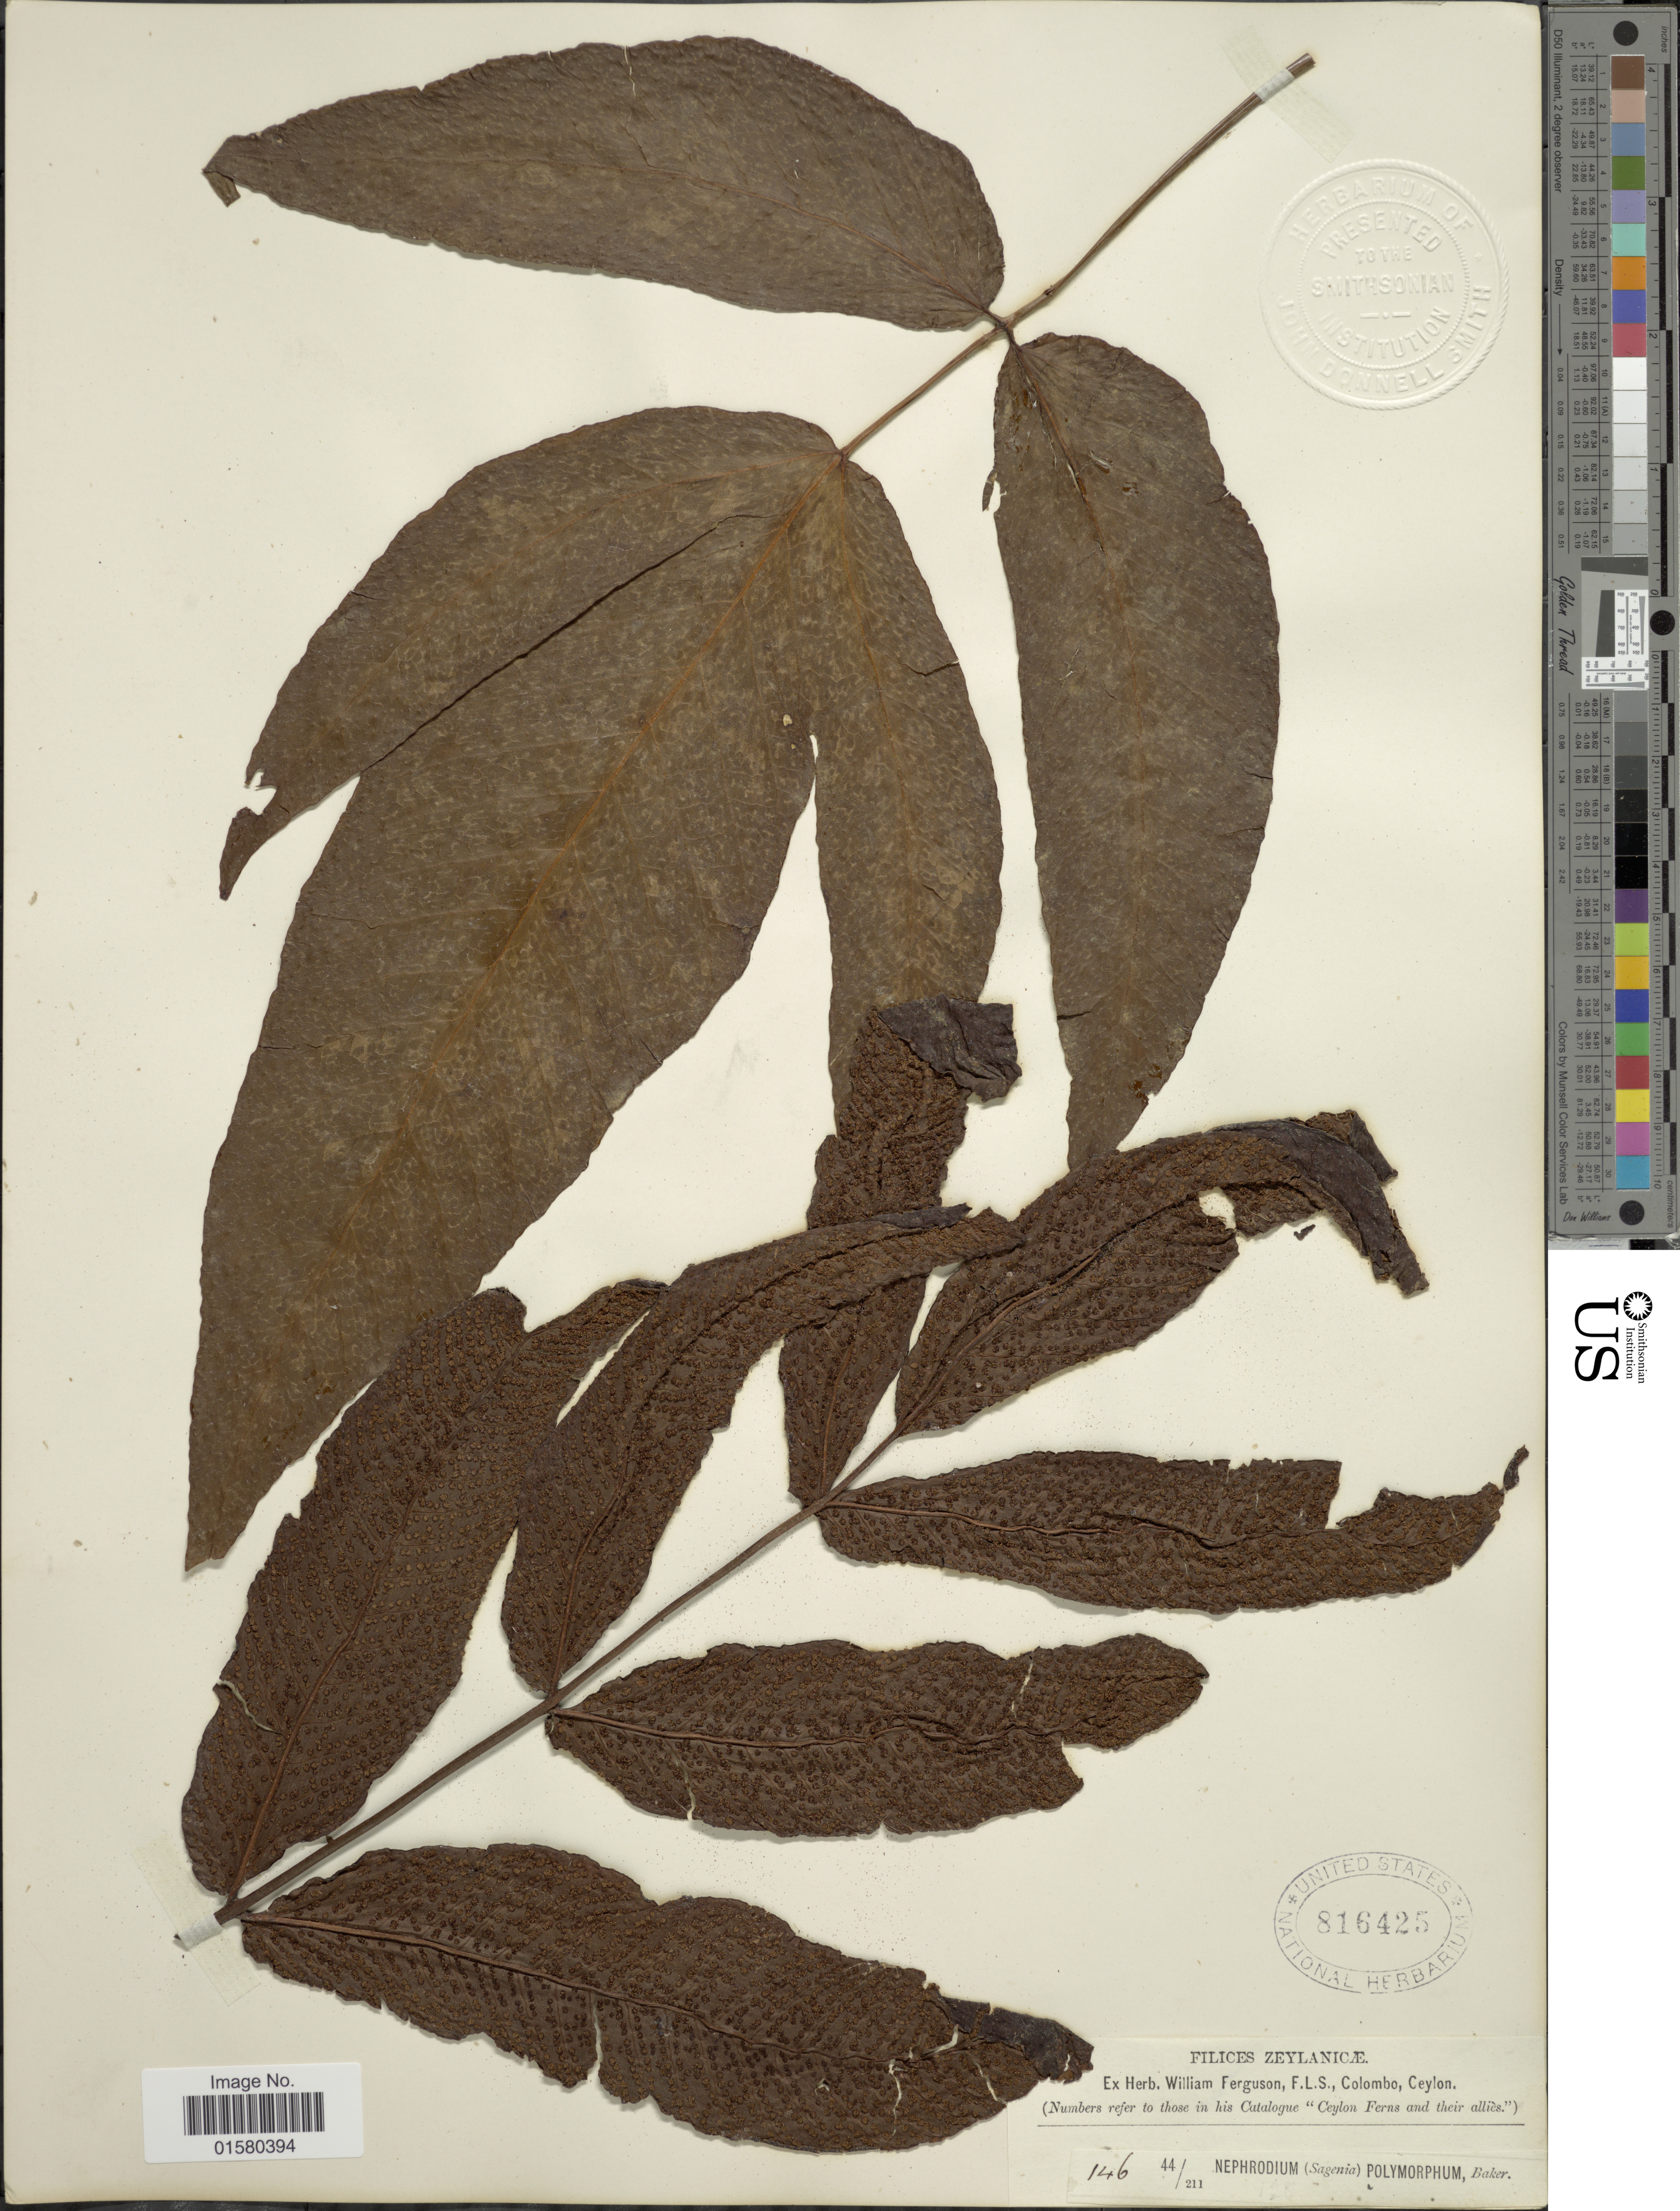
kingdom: Plantae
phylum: Tracheophyta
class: Polypodiopsida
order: Polypodiales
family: Tectariaceae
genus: Tectaria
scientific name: Tectaria polymorpha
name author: (Wall. ex Hook.) Copel.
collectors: ex herb. W. Ferguson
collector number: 146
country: Sri Lanka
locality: Zeylancae, Ceylon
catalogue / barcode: US 816425